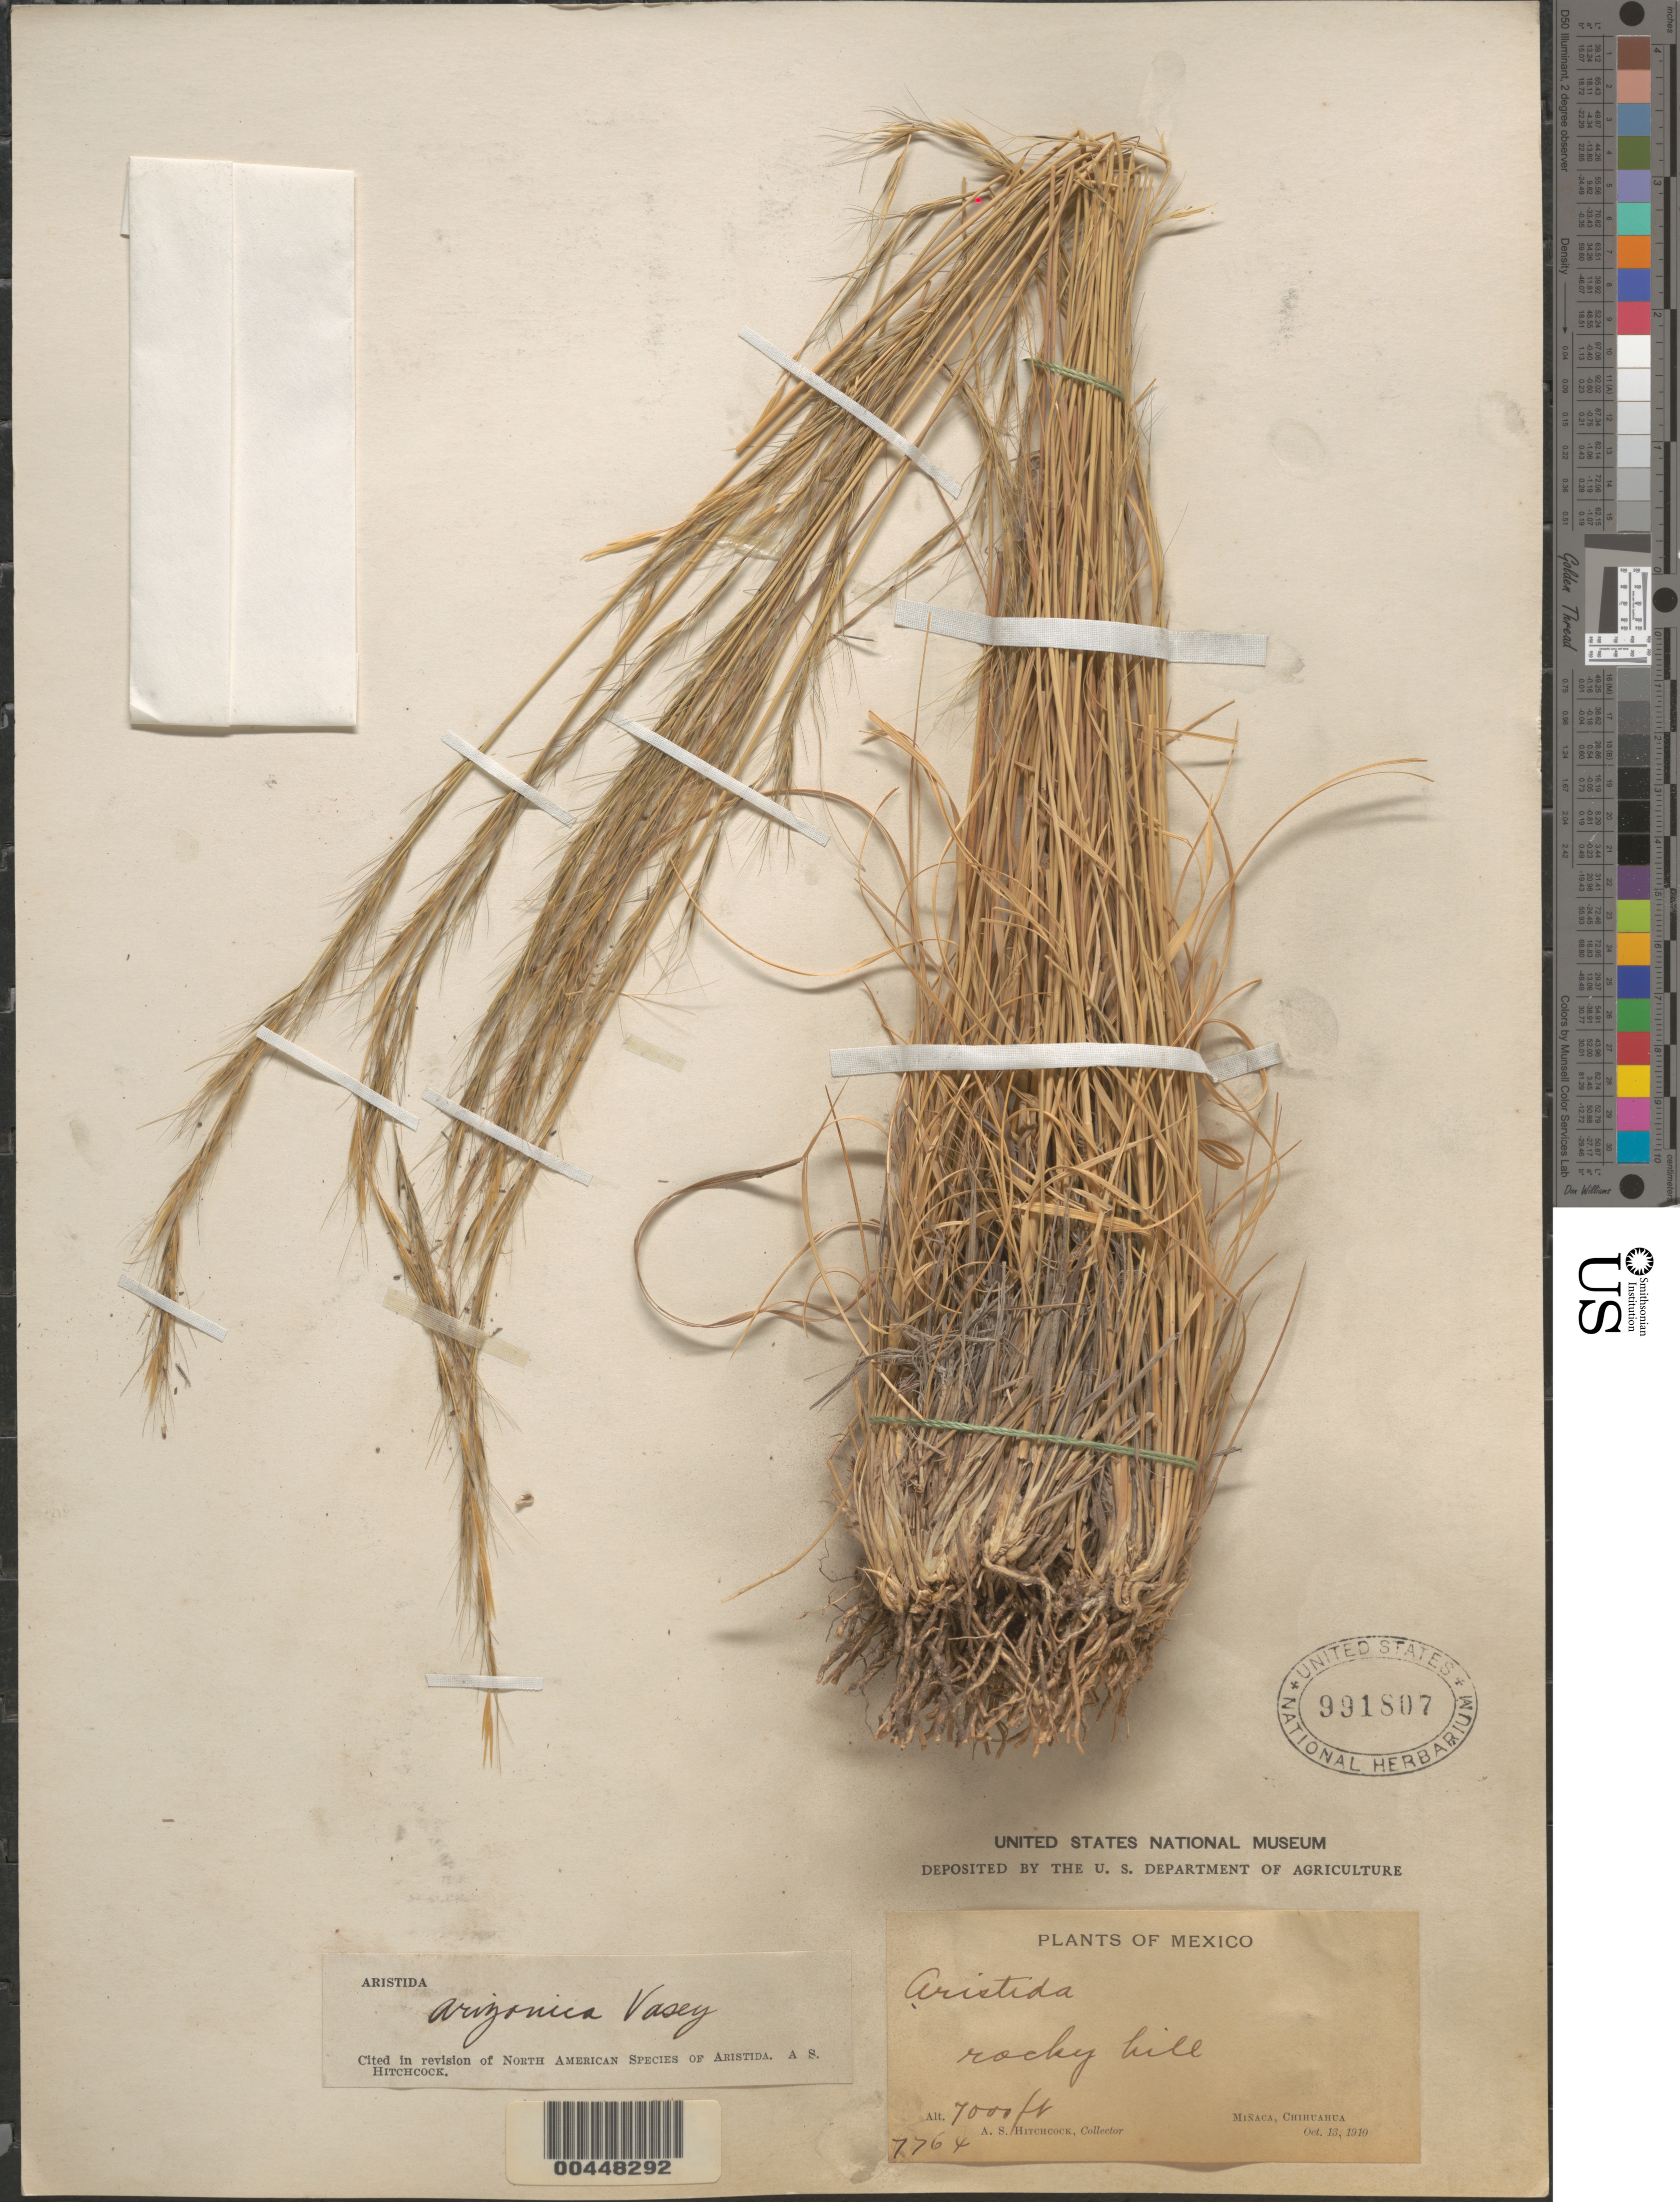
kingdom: Plantae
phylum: Tracheophyta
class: Liliopsida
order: Poales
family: Poaceae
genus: Aristida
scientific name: Aristida arizonica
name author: Vasey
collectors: A. S. Hitchcock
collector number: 7764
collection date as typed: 13 Oct 1910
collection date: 1910-10-13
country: Mexico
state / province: Chihuahua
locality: Miñaca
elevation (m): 2134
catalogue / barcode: US 991807